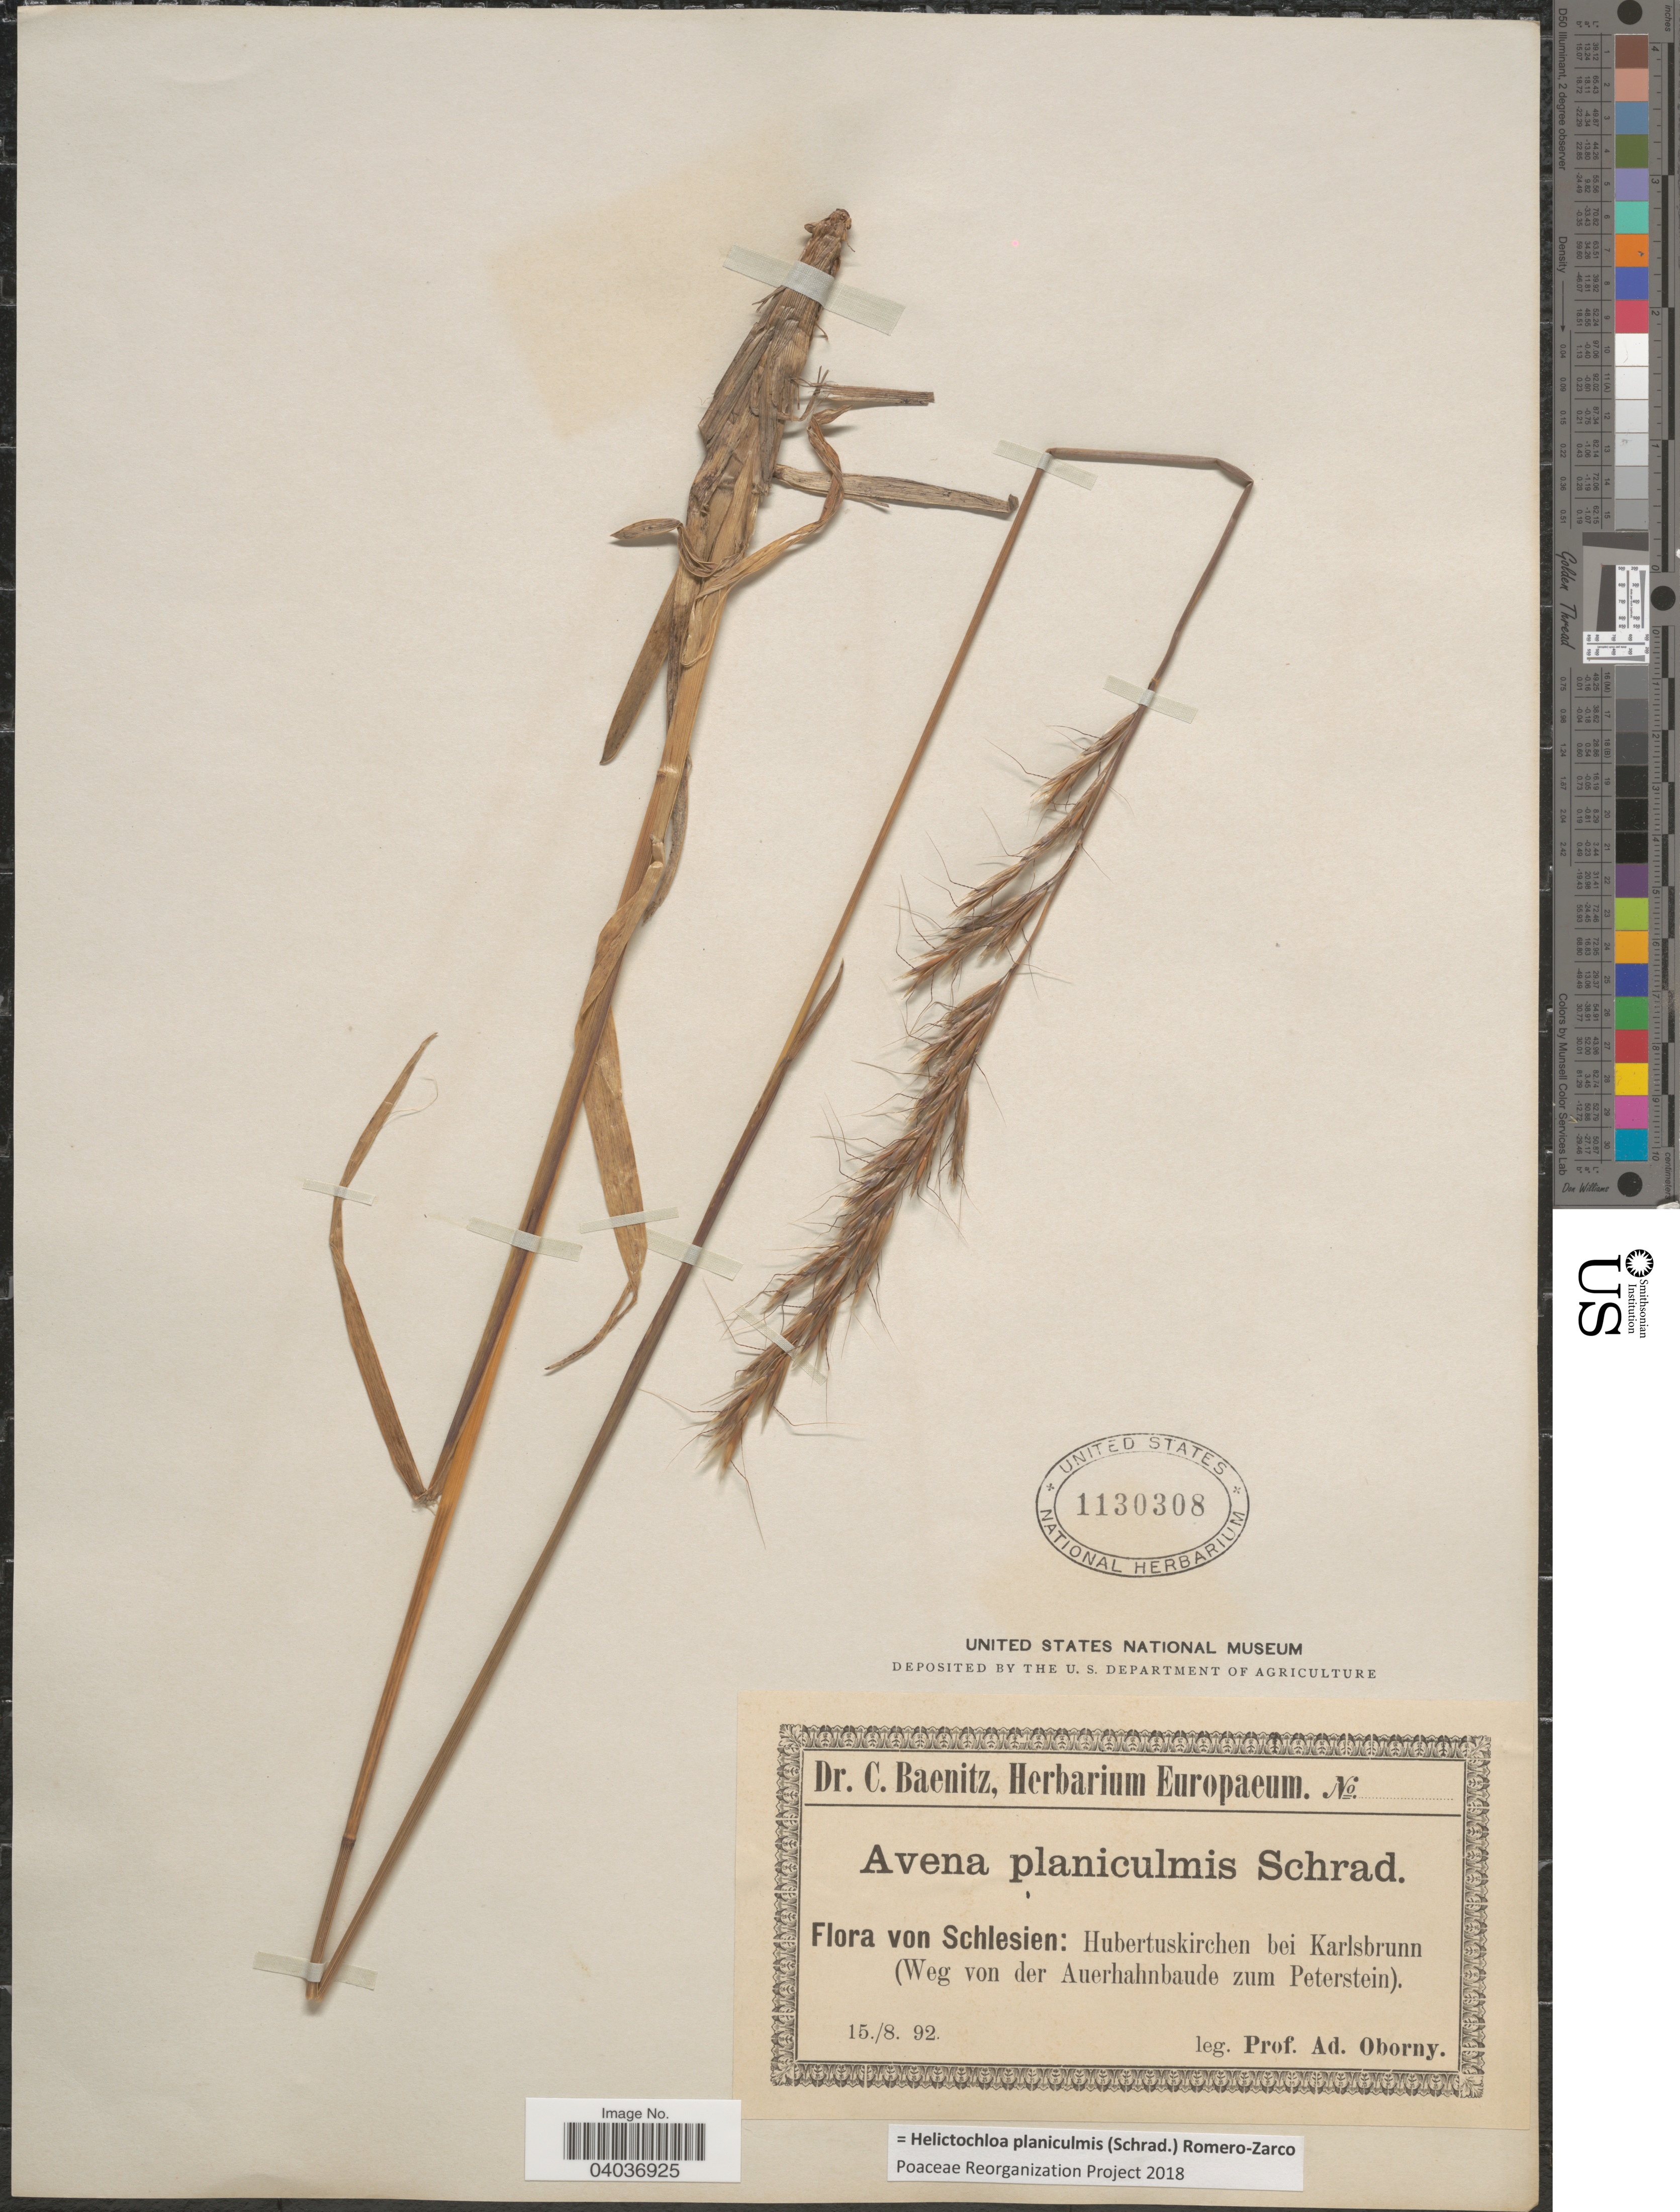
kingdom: Plantae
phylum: Tracheophyta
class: Liliopsida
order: Poales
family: Poaceae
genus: Helictochloa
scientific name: Helictochloa planiculmis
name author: (Schrad.) Romero Zarco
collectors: A. Oborny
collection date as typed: Transcribed d/m/y: 15/8/92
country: Germany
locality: Schlesien: Hubertuskirchen bei Karlsbrunn (Weg von der Auerhahnbaude zum Peterstein).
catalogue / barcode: US 1130308